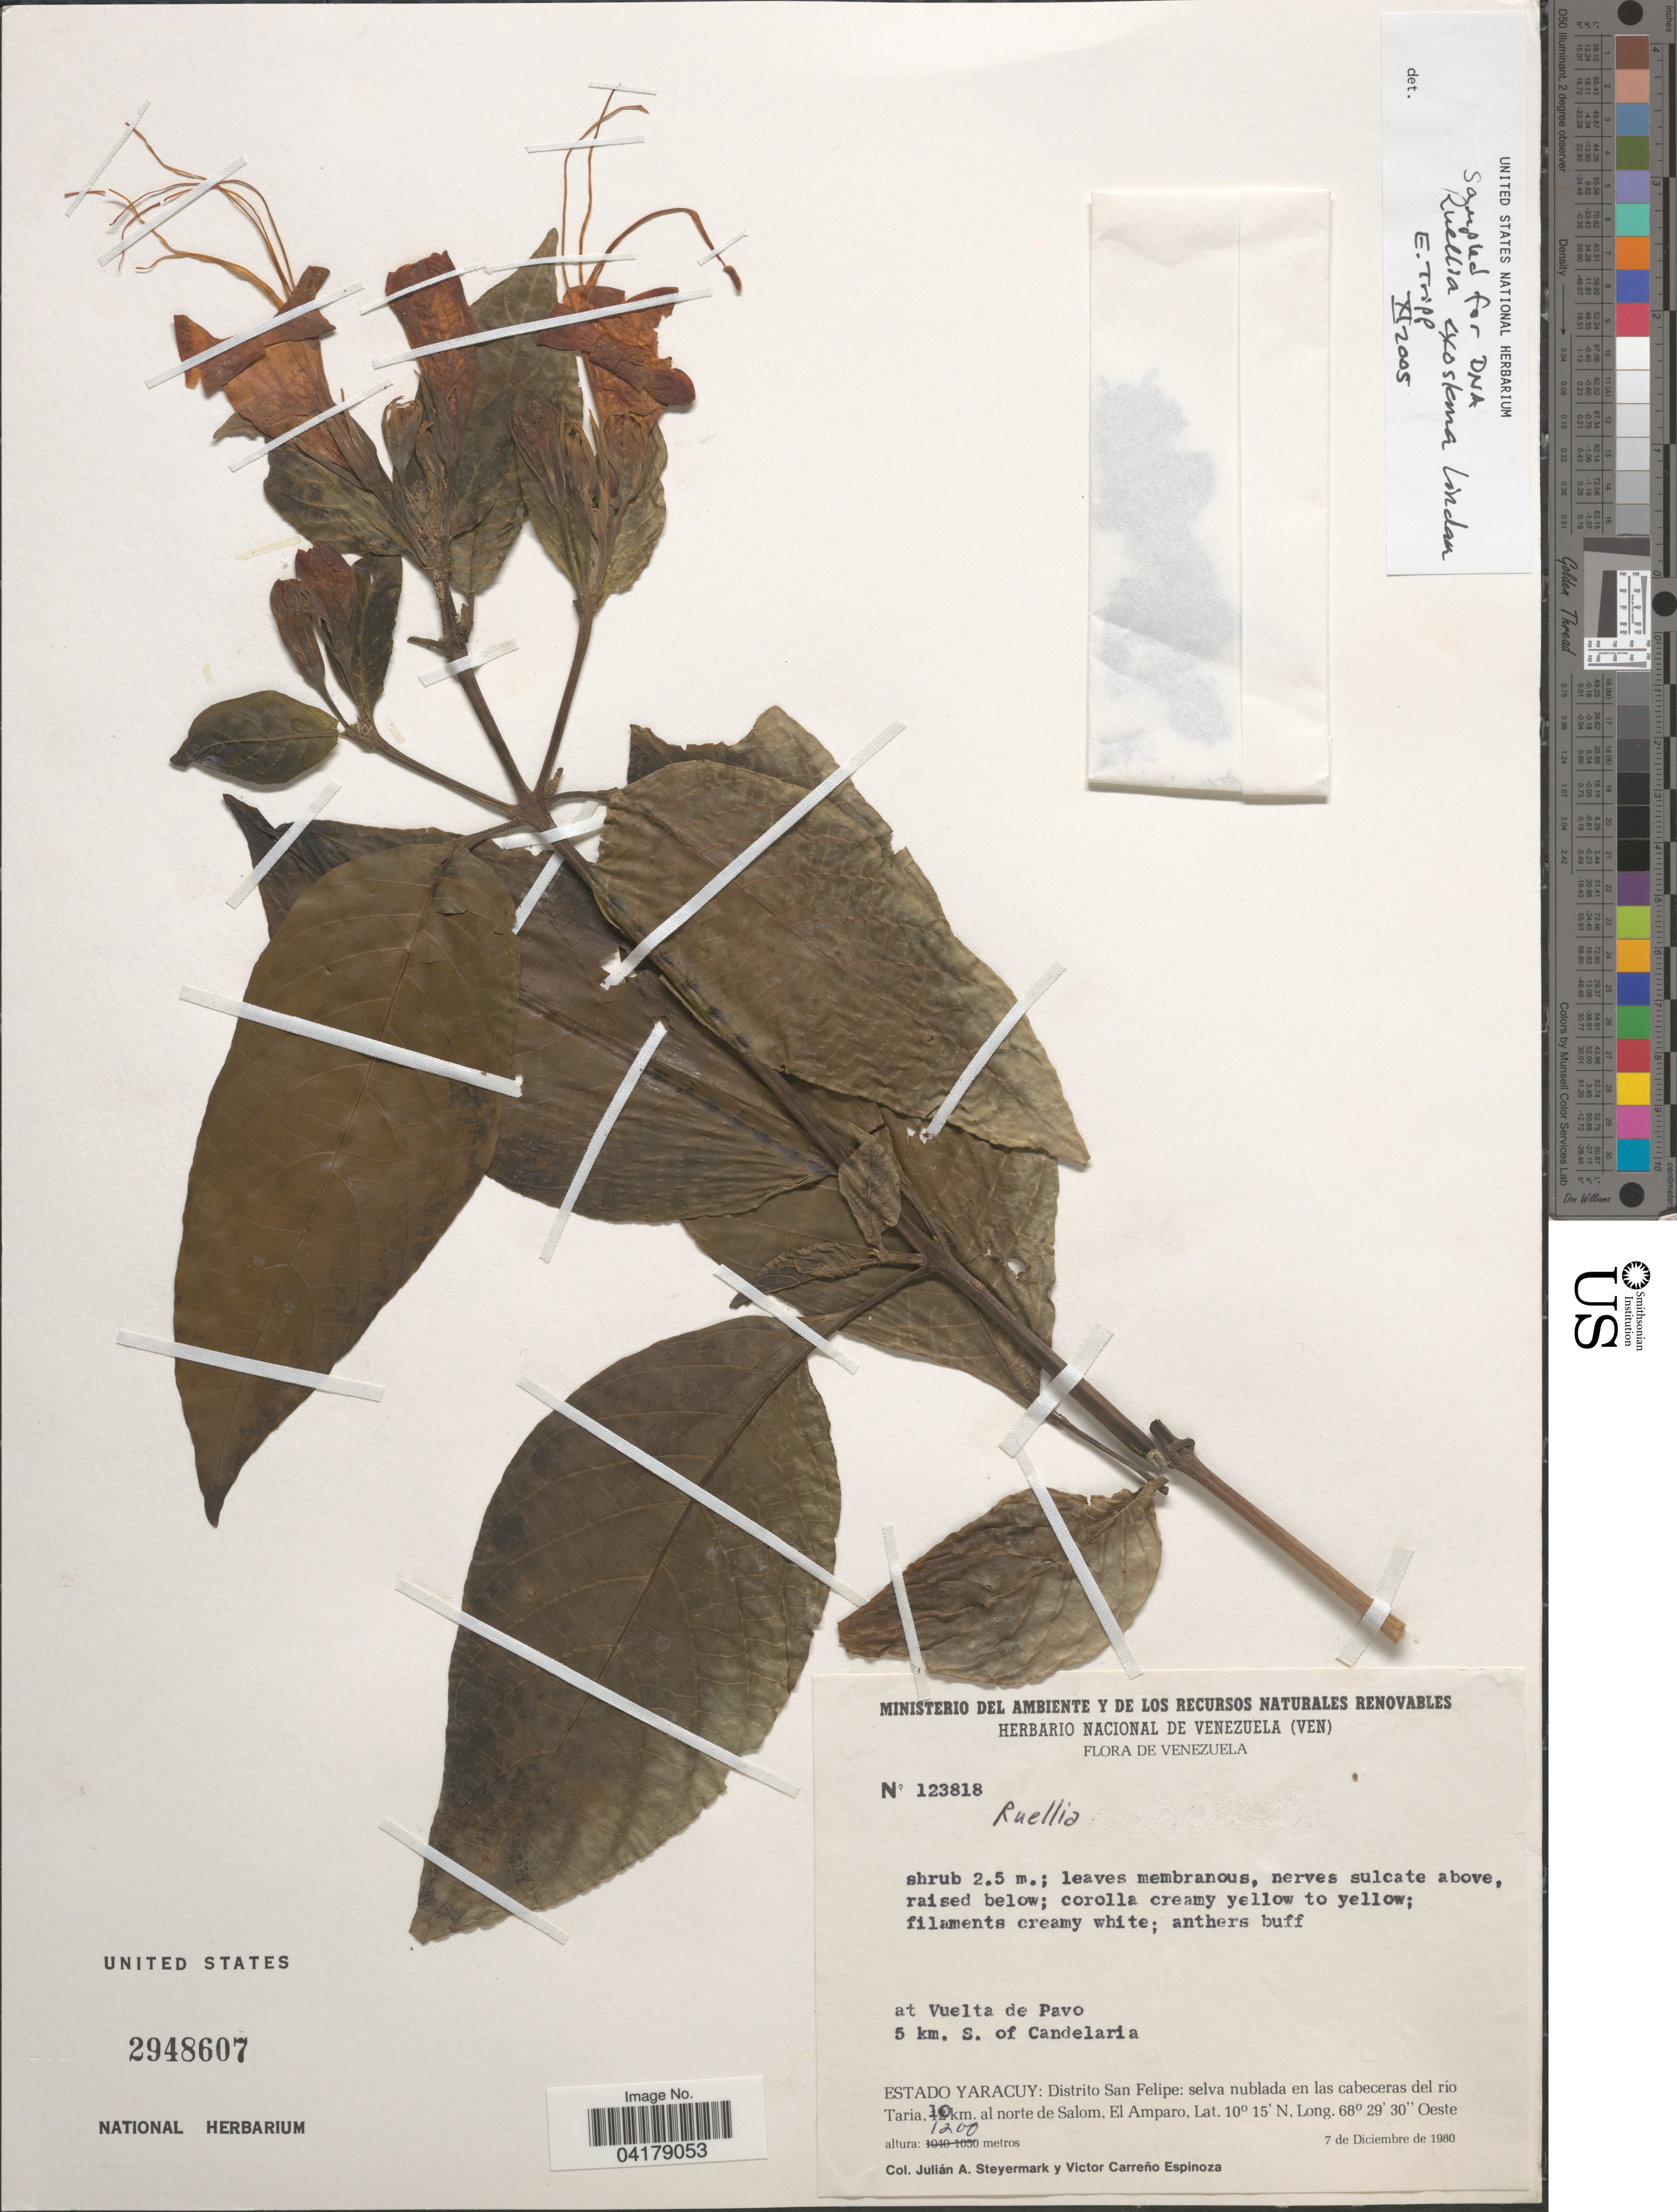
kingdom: Plantae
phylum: Tracheophyta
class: Magnoliopsida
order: Lamiales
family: Acanthaceae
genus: Ruellia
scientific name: Ruellia sp.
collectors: J. Steyermark & V. Espinoza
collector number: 123818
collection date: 1980-12-07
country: Venezuela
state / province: Yaracuy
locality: At Vuelta de Pavo. 5 km. S. of Candelaria. Distrito San Felipe: selva nublada en las cabeceras del río Taria, 10 km. al norte de Salom, El Amparo.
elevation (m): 1200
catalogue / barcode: US 2948607